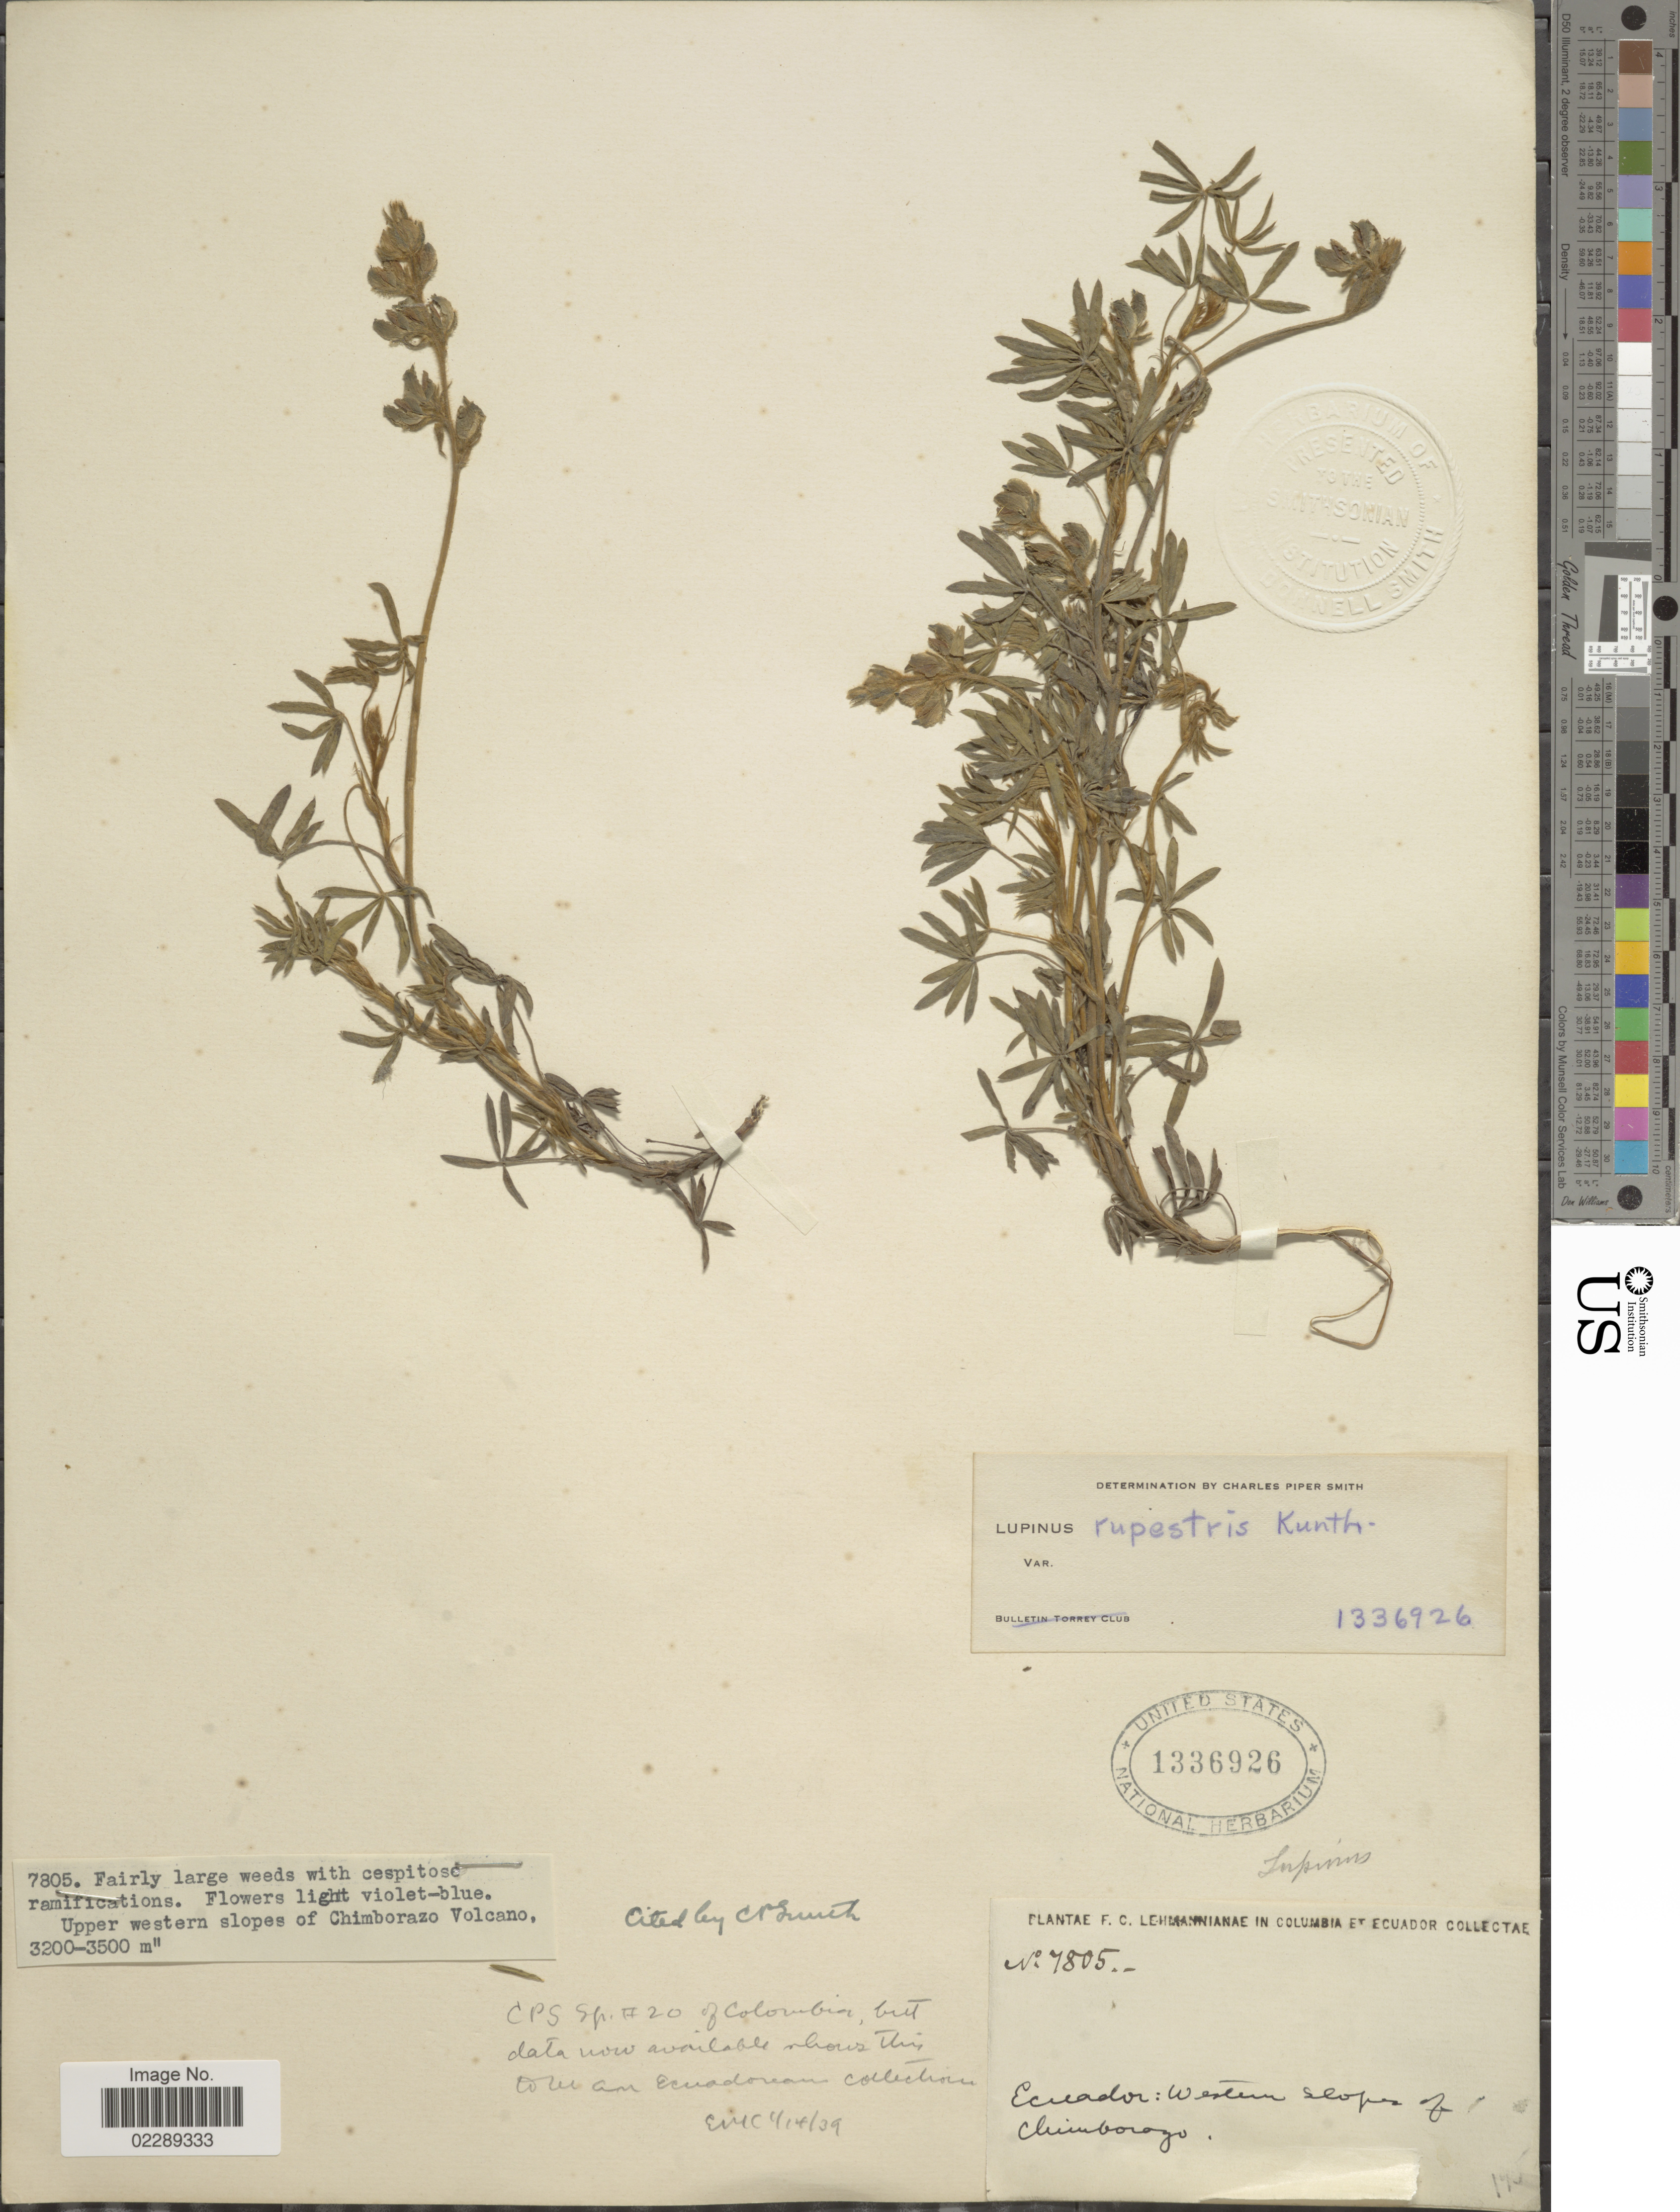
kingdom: Plantae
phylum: Tracheophyta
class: Magnoliopsida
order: Fabales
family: Fabaceae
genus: Lupinus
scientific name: Lupinus rupestris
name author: Kunth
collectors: F. C. Lehmann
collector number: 7805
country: Ecuador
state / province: Chimborazo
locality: Western slopes of Chimborazo. Upper western slopes of Chimborazo Volcano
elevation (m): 3200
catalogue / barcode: US 1336926